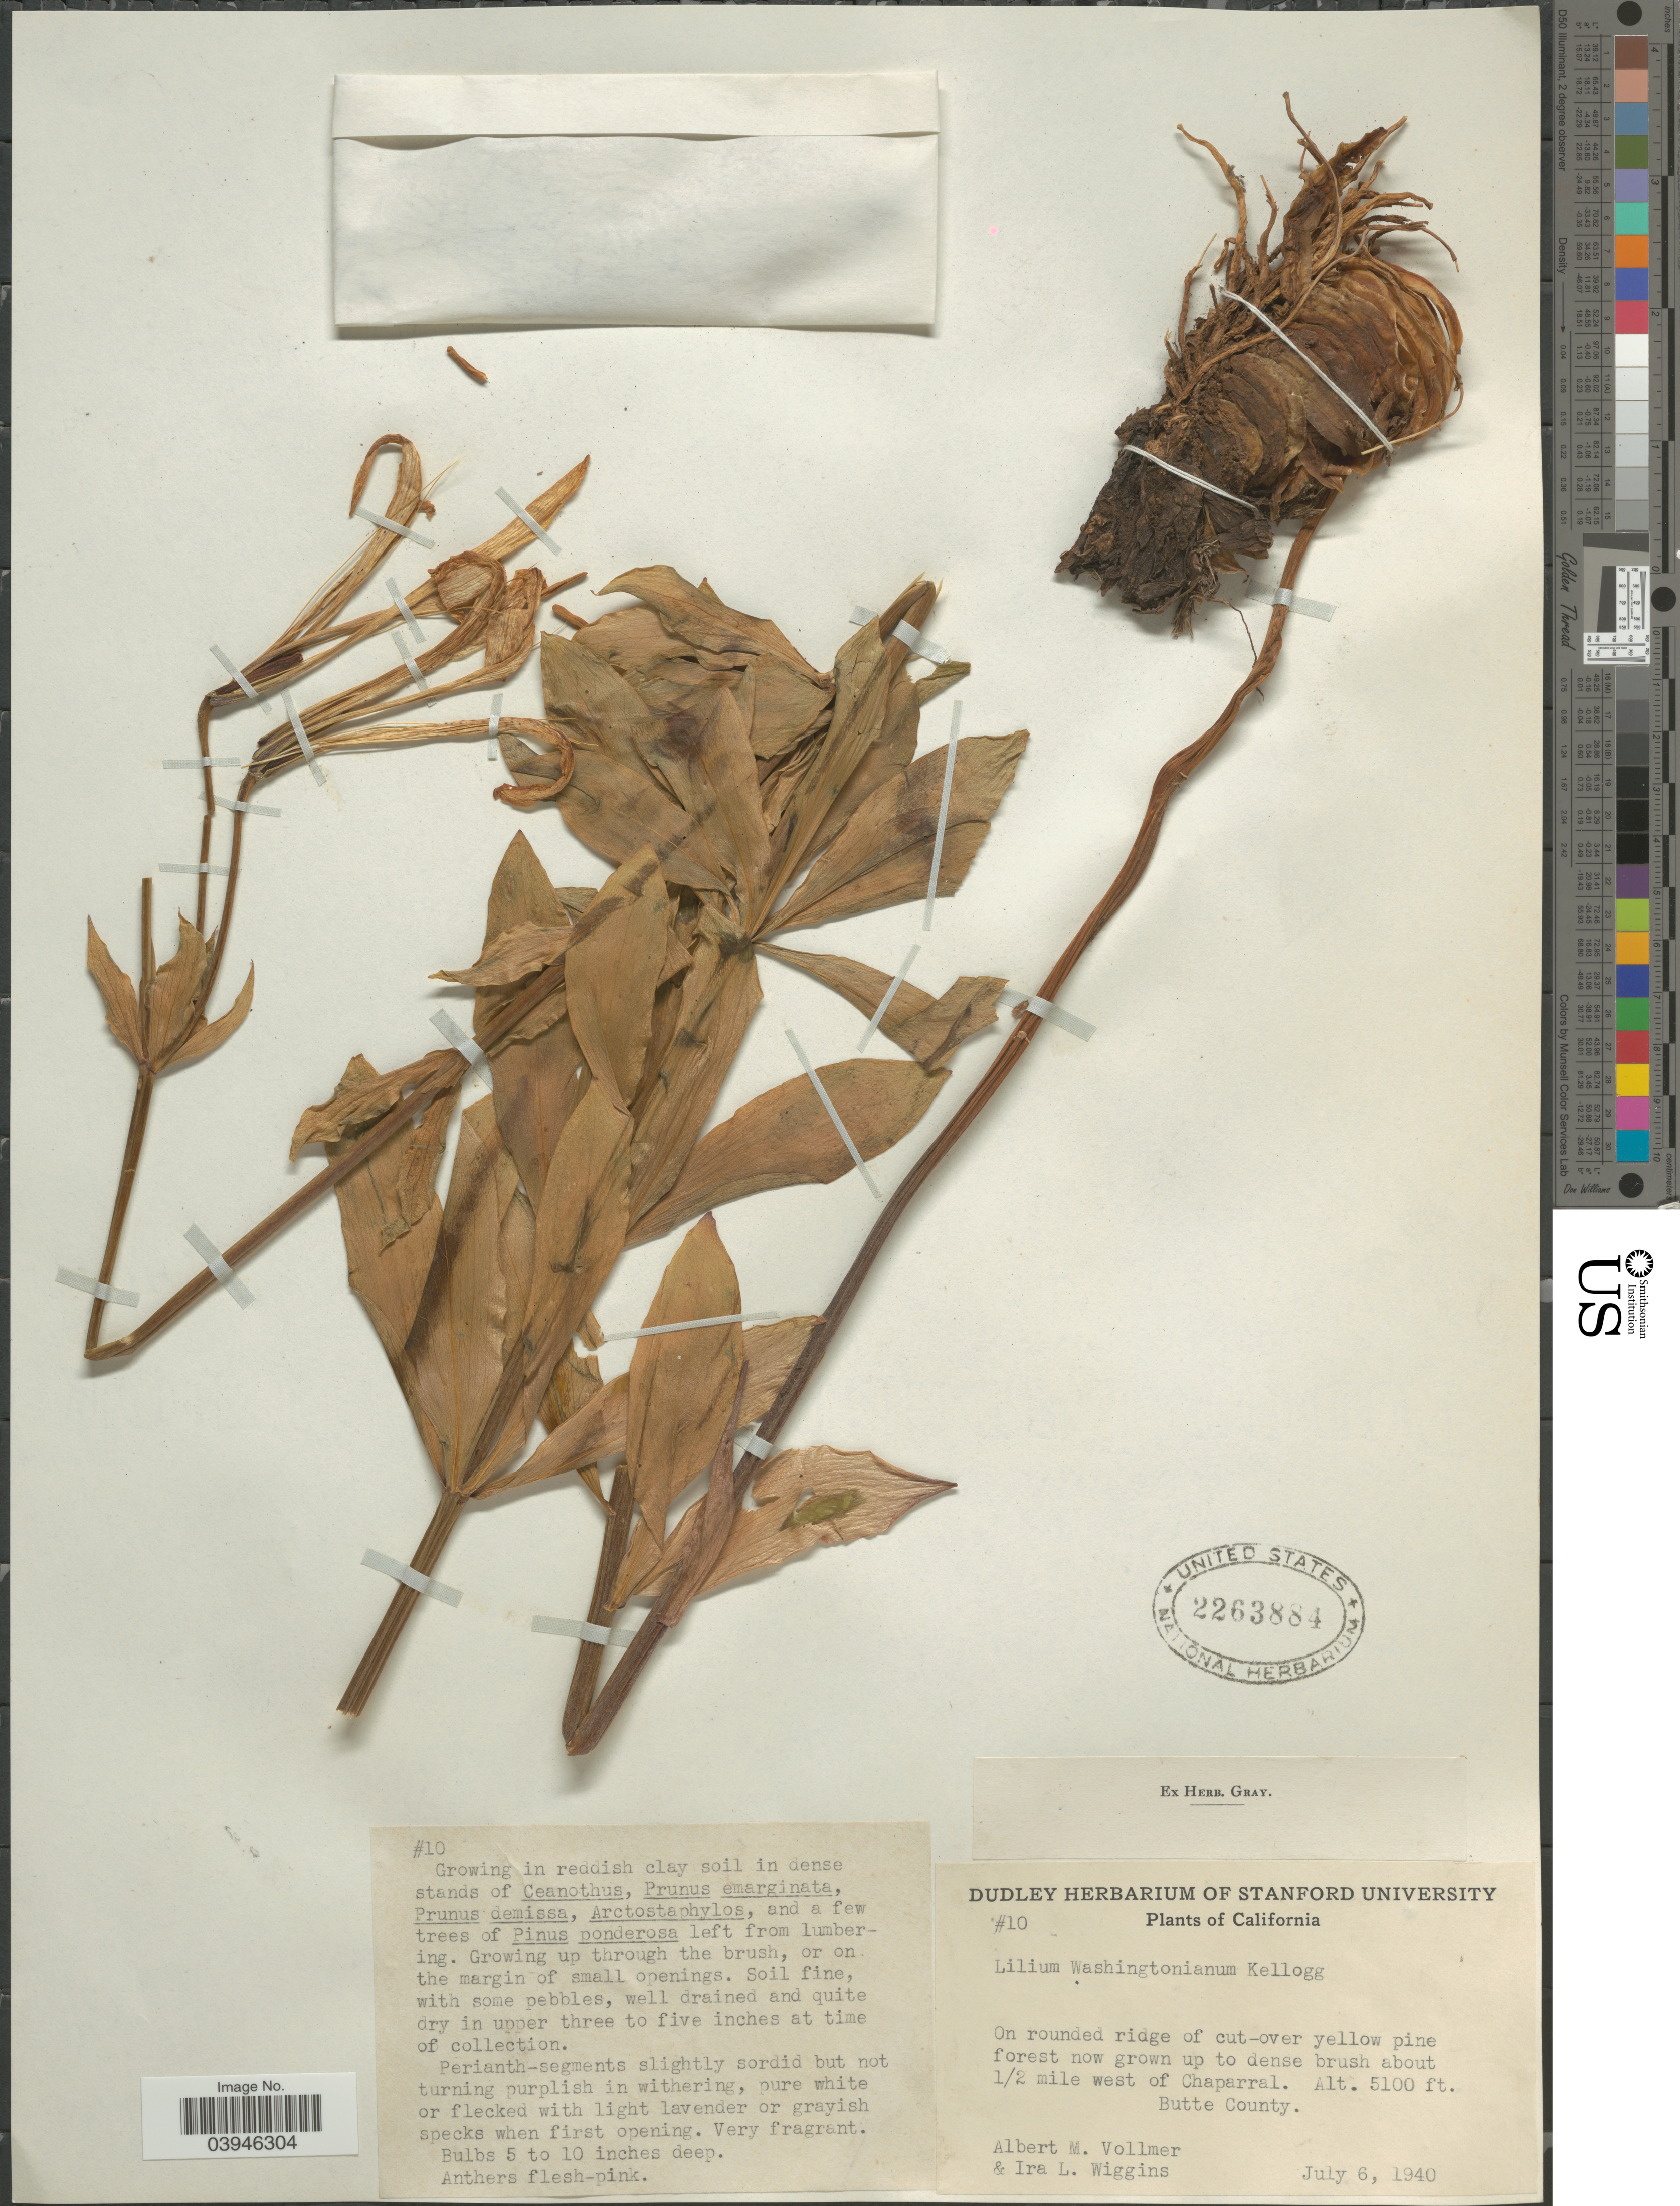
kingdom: Plantae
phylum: Tracheophyta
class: Liliopsida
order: Liliales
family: Liliaceae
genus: Lilium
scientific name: Lilium washingtonianum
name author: Kellogg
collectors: A. Vollmer & I. L. Wiggins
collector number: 10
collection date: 1940-07-06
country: United States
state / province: California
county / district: Butte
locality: On rounded ridge of cut-over yellow pine forest now grown up to dense brush about 1/2 mile west of Chaparral. Butte County.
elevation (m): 1554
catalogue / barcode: US 2263884